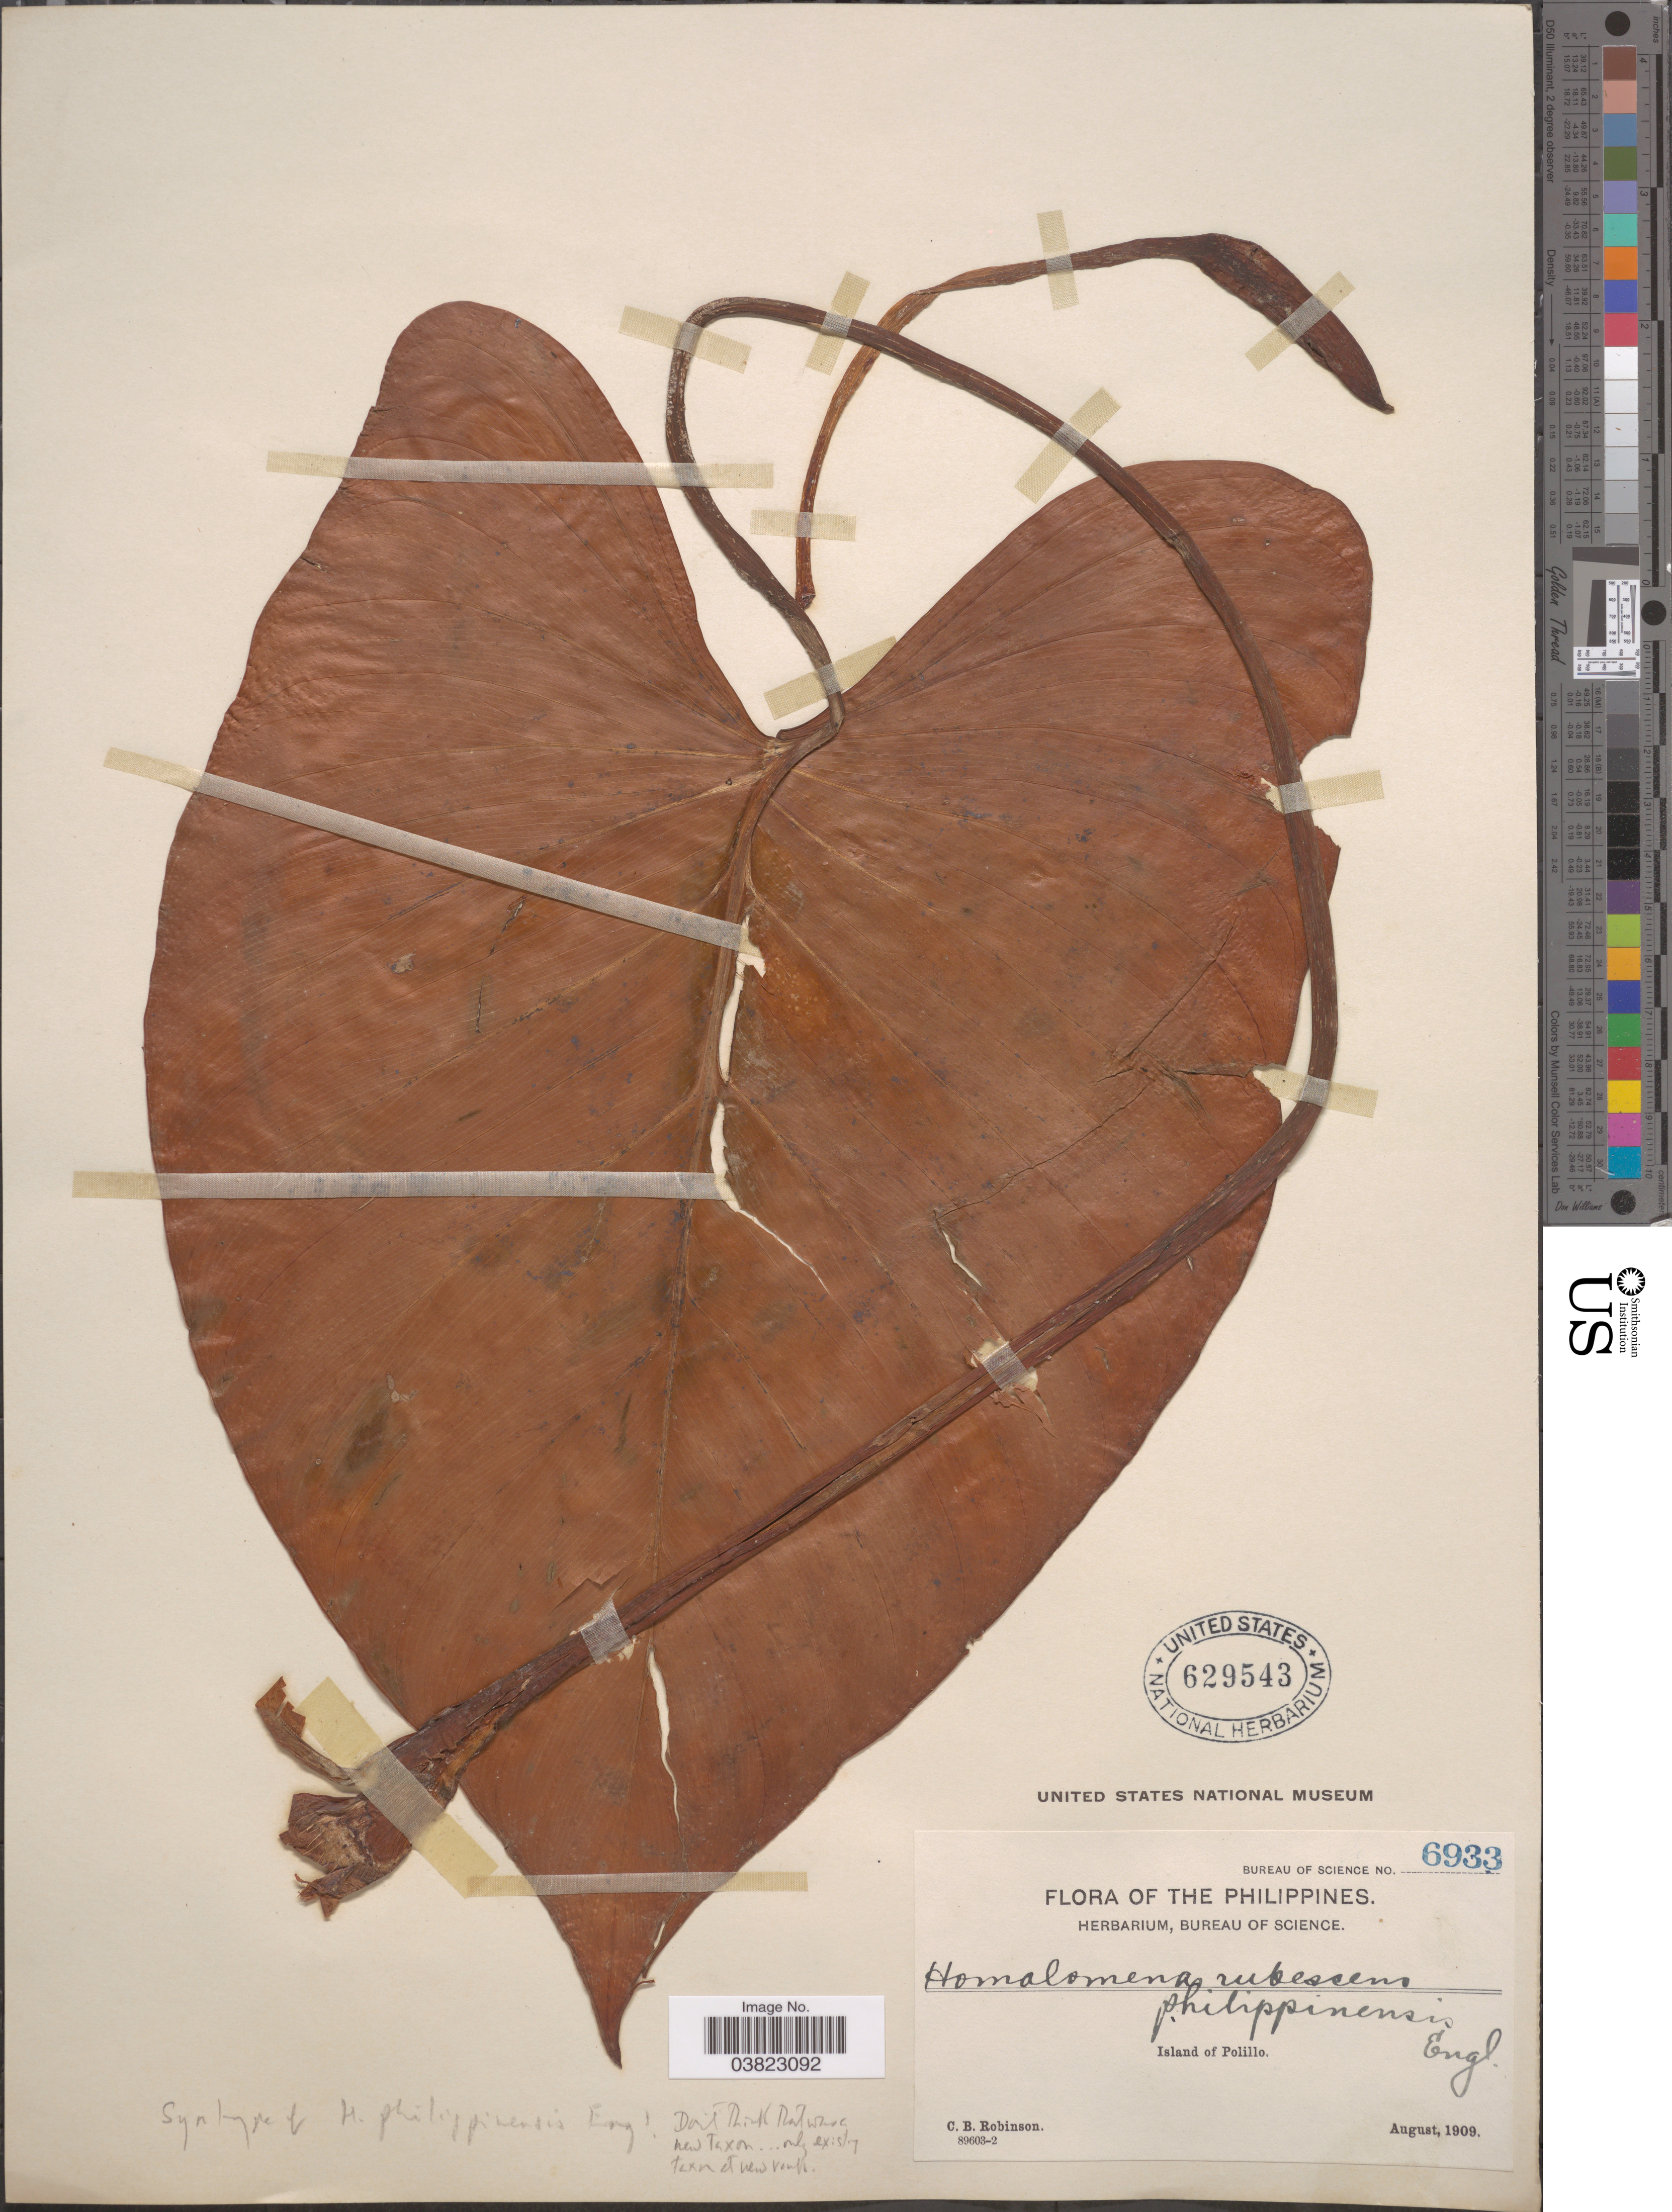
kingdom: Plantae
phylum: Tracheophyta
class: Liliopsida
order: Alismatales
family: Araceae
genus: Homalomena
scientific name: Homalomena philippinensis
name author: Engl.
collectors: C. Robinson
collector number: Bureau of Science 6933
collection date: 1909-08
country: Philippines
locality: Island of Polillo.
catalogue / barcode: US 629543